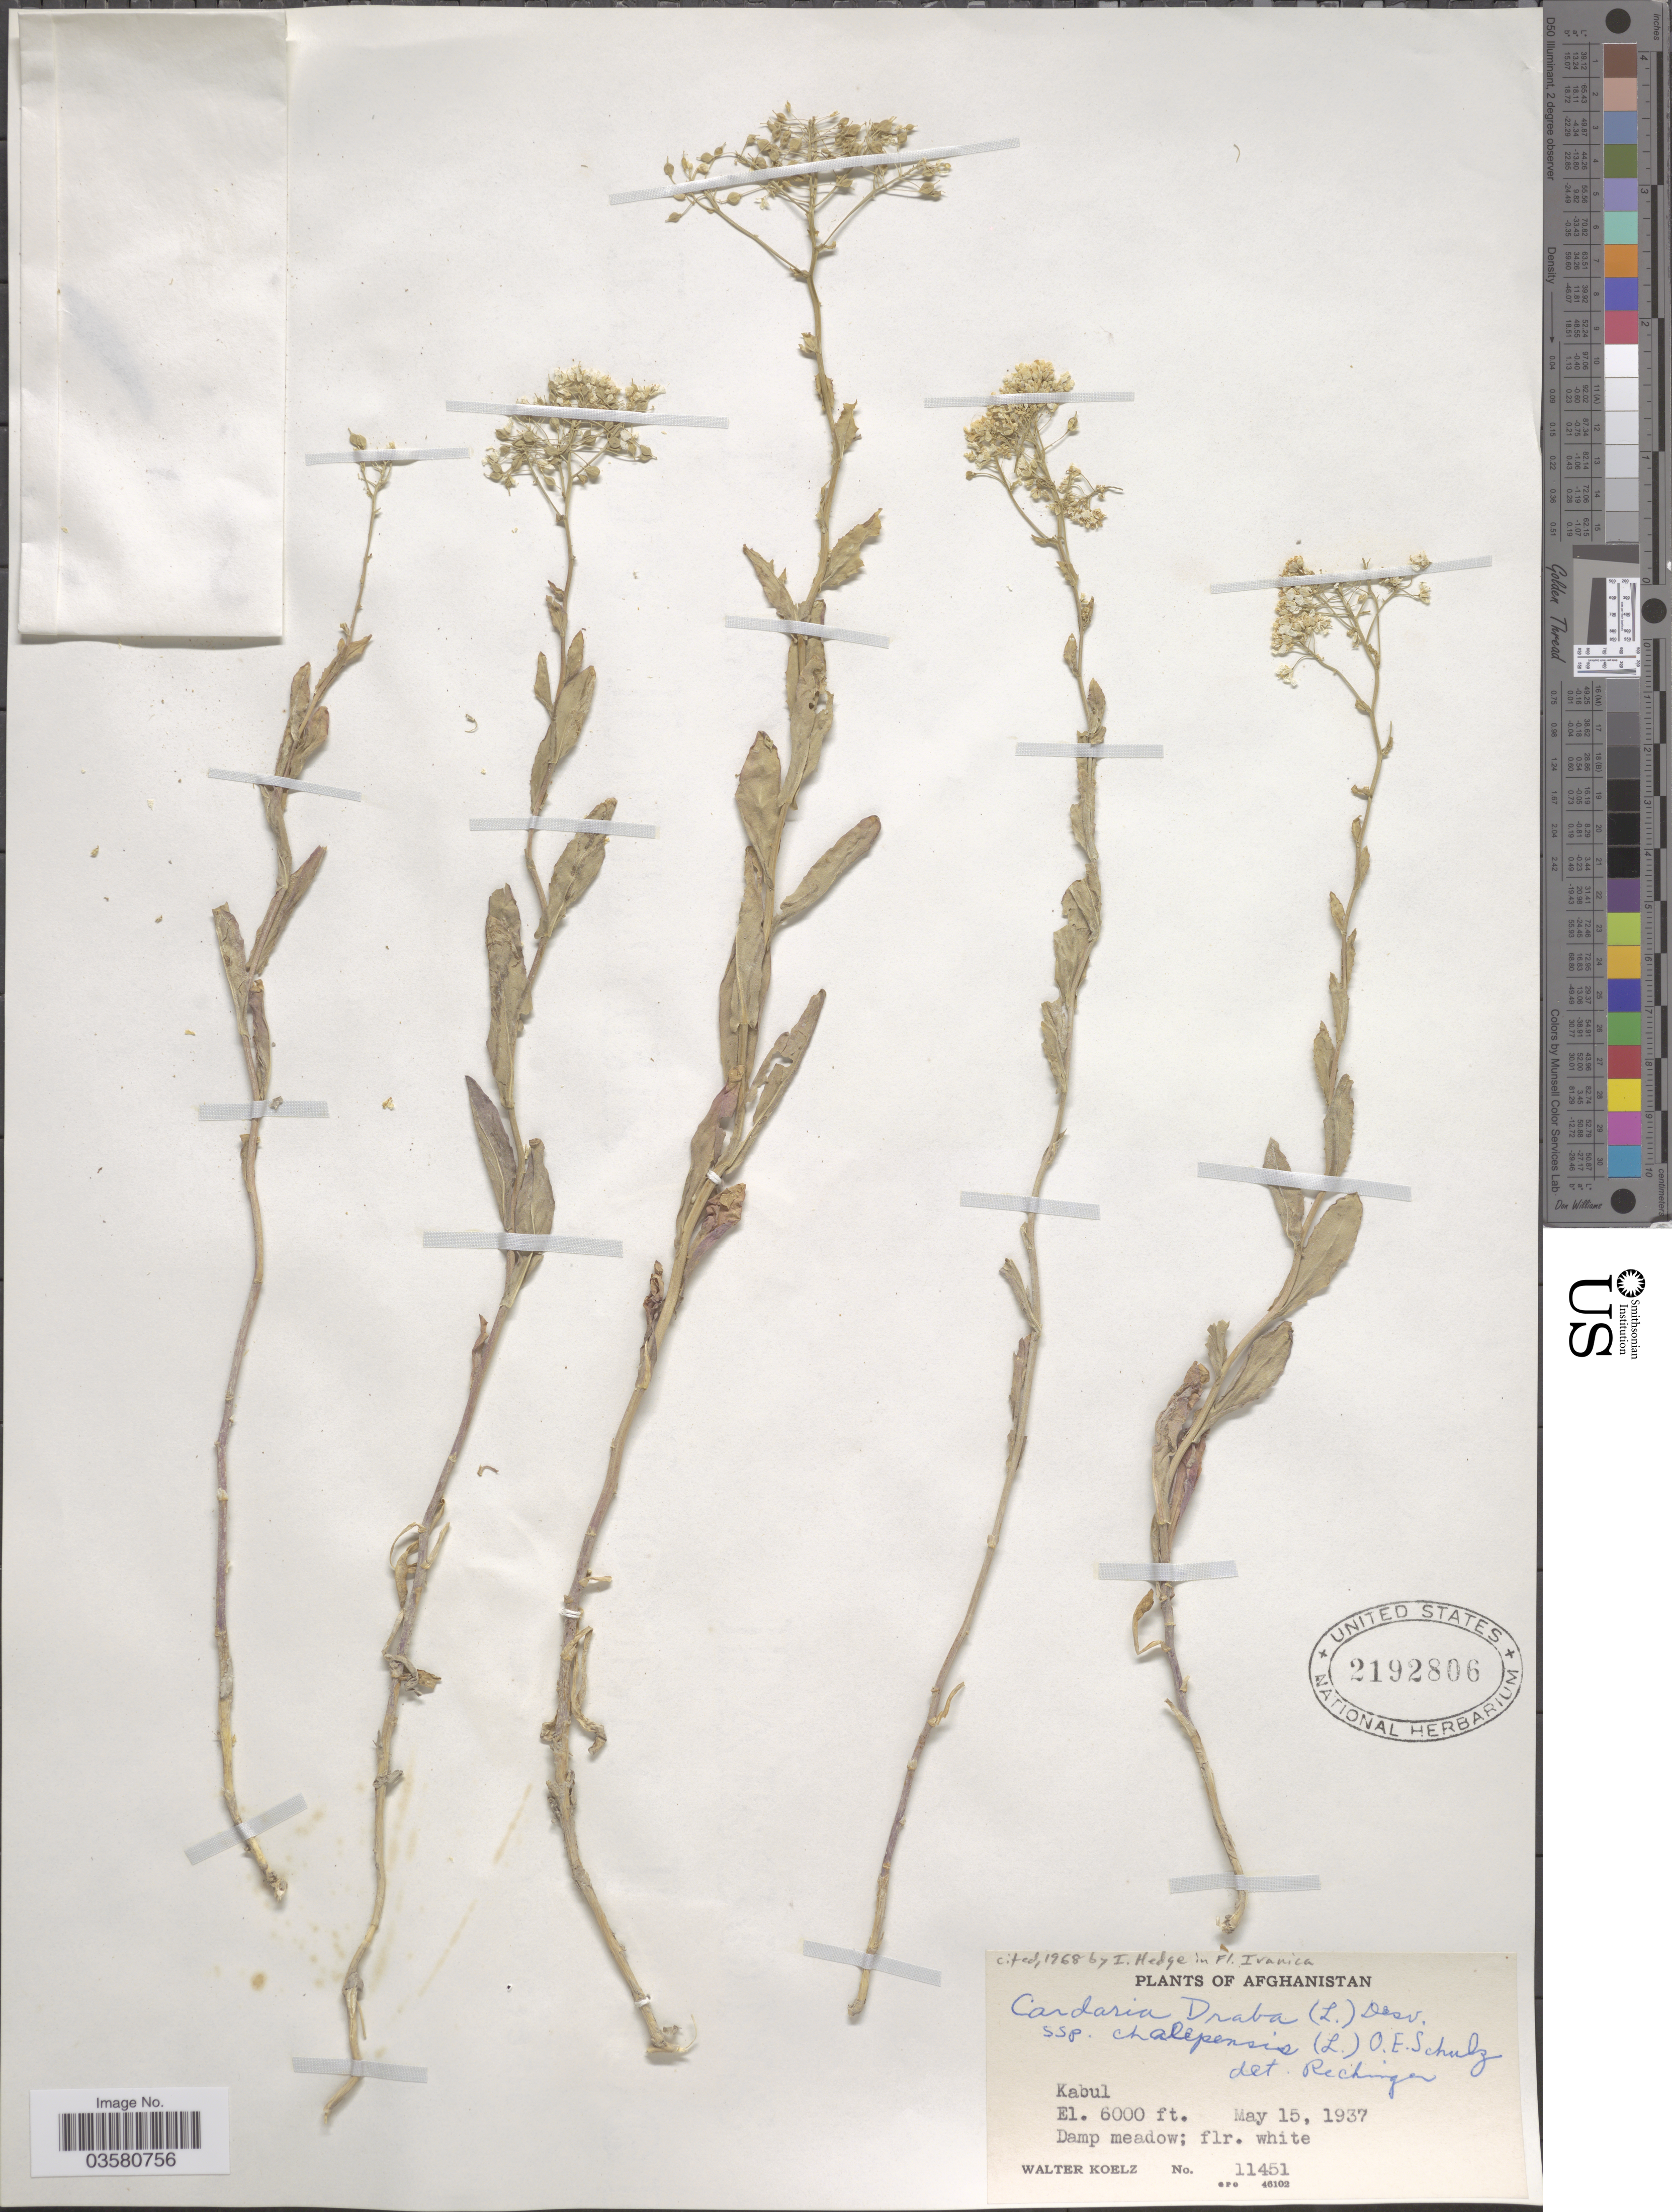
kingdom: Plantae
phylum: Tracheophyta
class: Magnoliopsida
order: Brassicales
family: Brassicaceae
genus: Lepidium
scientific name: Lepidium chalepense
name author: L.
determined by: Strong, M. T., (US), Smithsonian Institution - National Museum of Natural History (UNITED STATES)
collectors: W. N. Koelz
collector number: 11451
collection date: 1937-05-15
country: Afghanistan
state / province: Kabul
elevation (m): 1829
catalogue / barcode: US 2192806